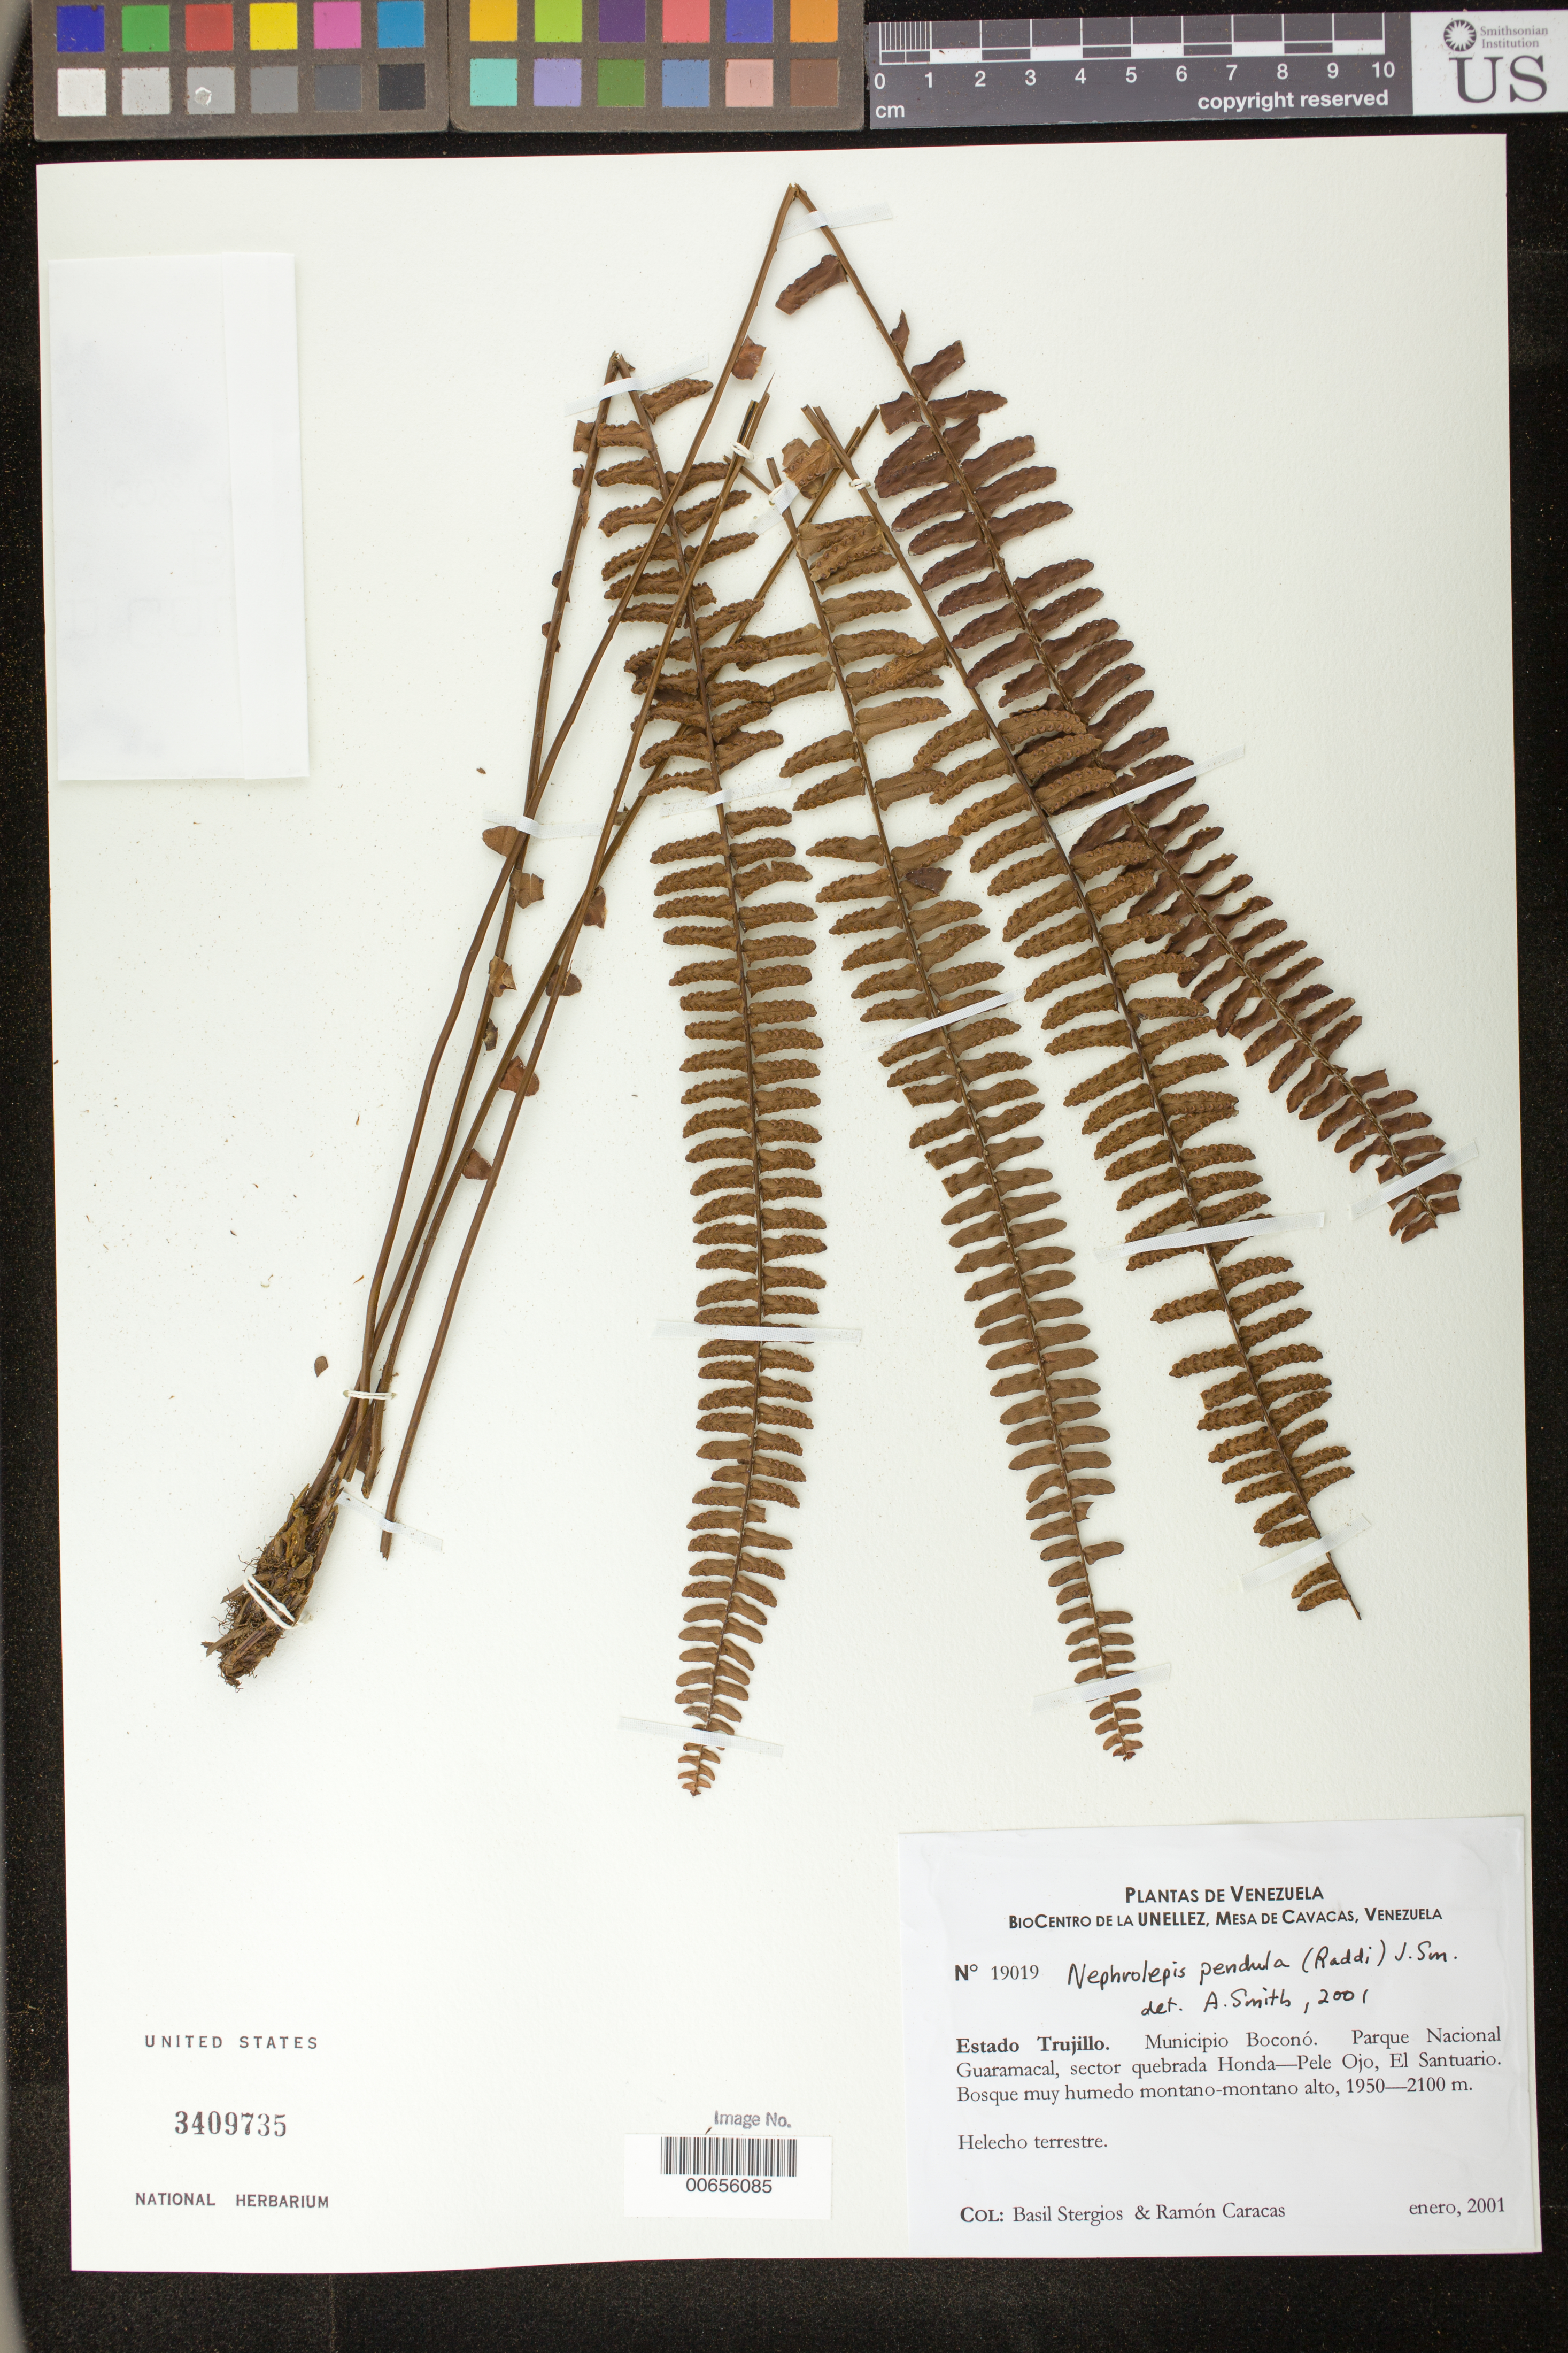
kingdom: Plantae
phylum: Tracheophyta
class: Polypodiopsida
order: Polypodiales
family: Nephrolepidaceae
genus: Nephrolepis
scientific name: Nephrolepis pendula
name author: (Raddi) J. Sm.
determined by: Smith, Alan R., (UC)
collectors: B. G. Stergios & R. Caracas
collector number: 19019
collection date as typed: Jan 2001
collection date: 2001-01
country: Venezuela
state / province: Trujillo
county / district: Boconó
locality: Parque Nacional Guaramacal, sector quebrada Honda-Pele Ojo, El Santuario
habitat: Bosque muy húmedo montano-montano alto.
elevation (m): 1950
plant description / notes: MY, NY, PORT, UC, US, VEN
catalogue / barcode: US 3409735